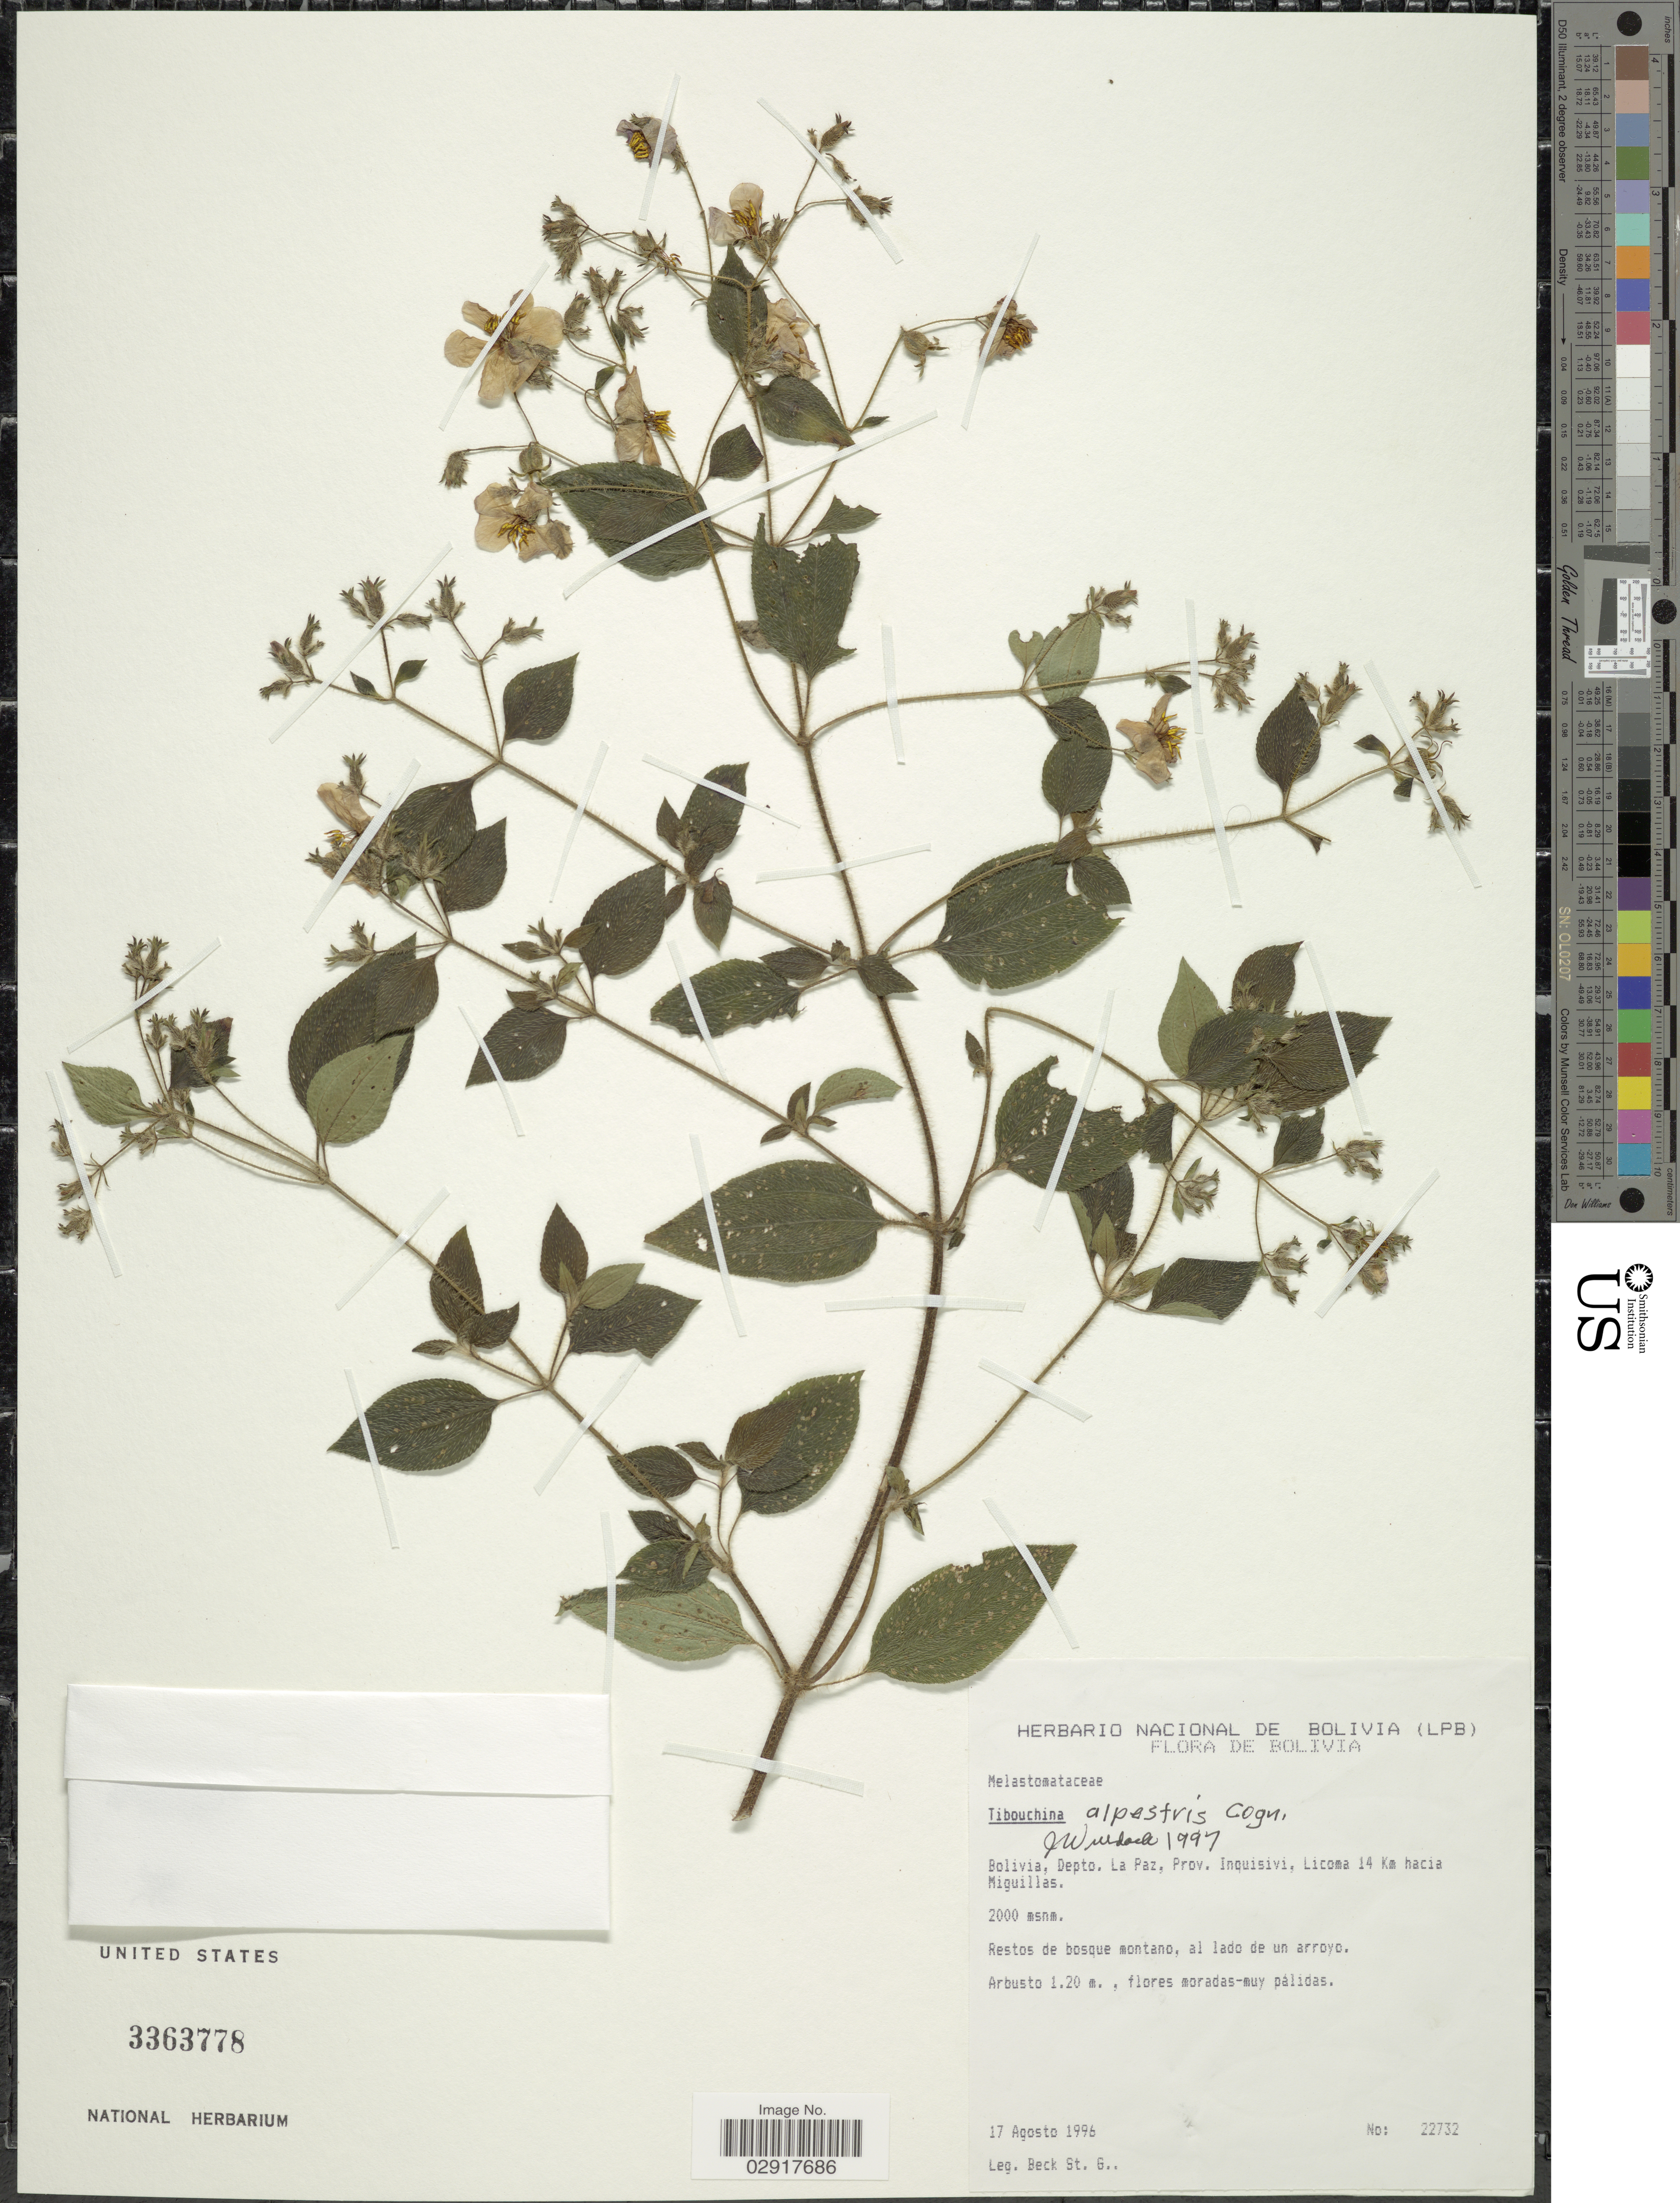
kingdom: Plantae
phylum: Tracheophyta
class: Magnoliopsida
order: Myrtales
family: Melastomataceae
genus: Chaetogastra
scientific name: Chaetogastra brachyphylla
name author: (Gleason) P.J.F. Guim. & Michelang.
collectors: S. Beck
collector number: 22732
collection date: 1996-08-17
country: Bolivia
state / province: La Paz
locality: Depto. La Paz, Prov. Inquisivi, Licoma 14 Km hacia Miguillas.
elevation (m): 2000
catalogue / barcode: US 3363778